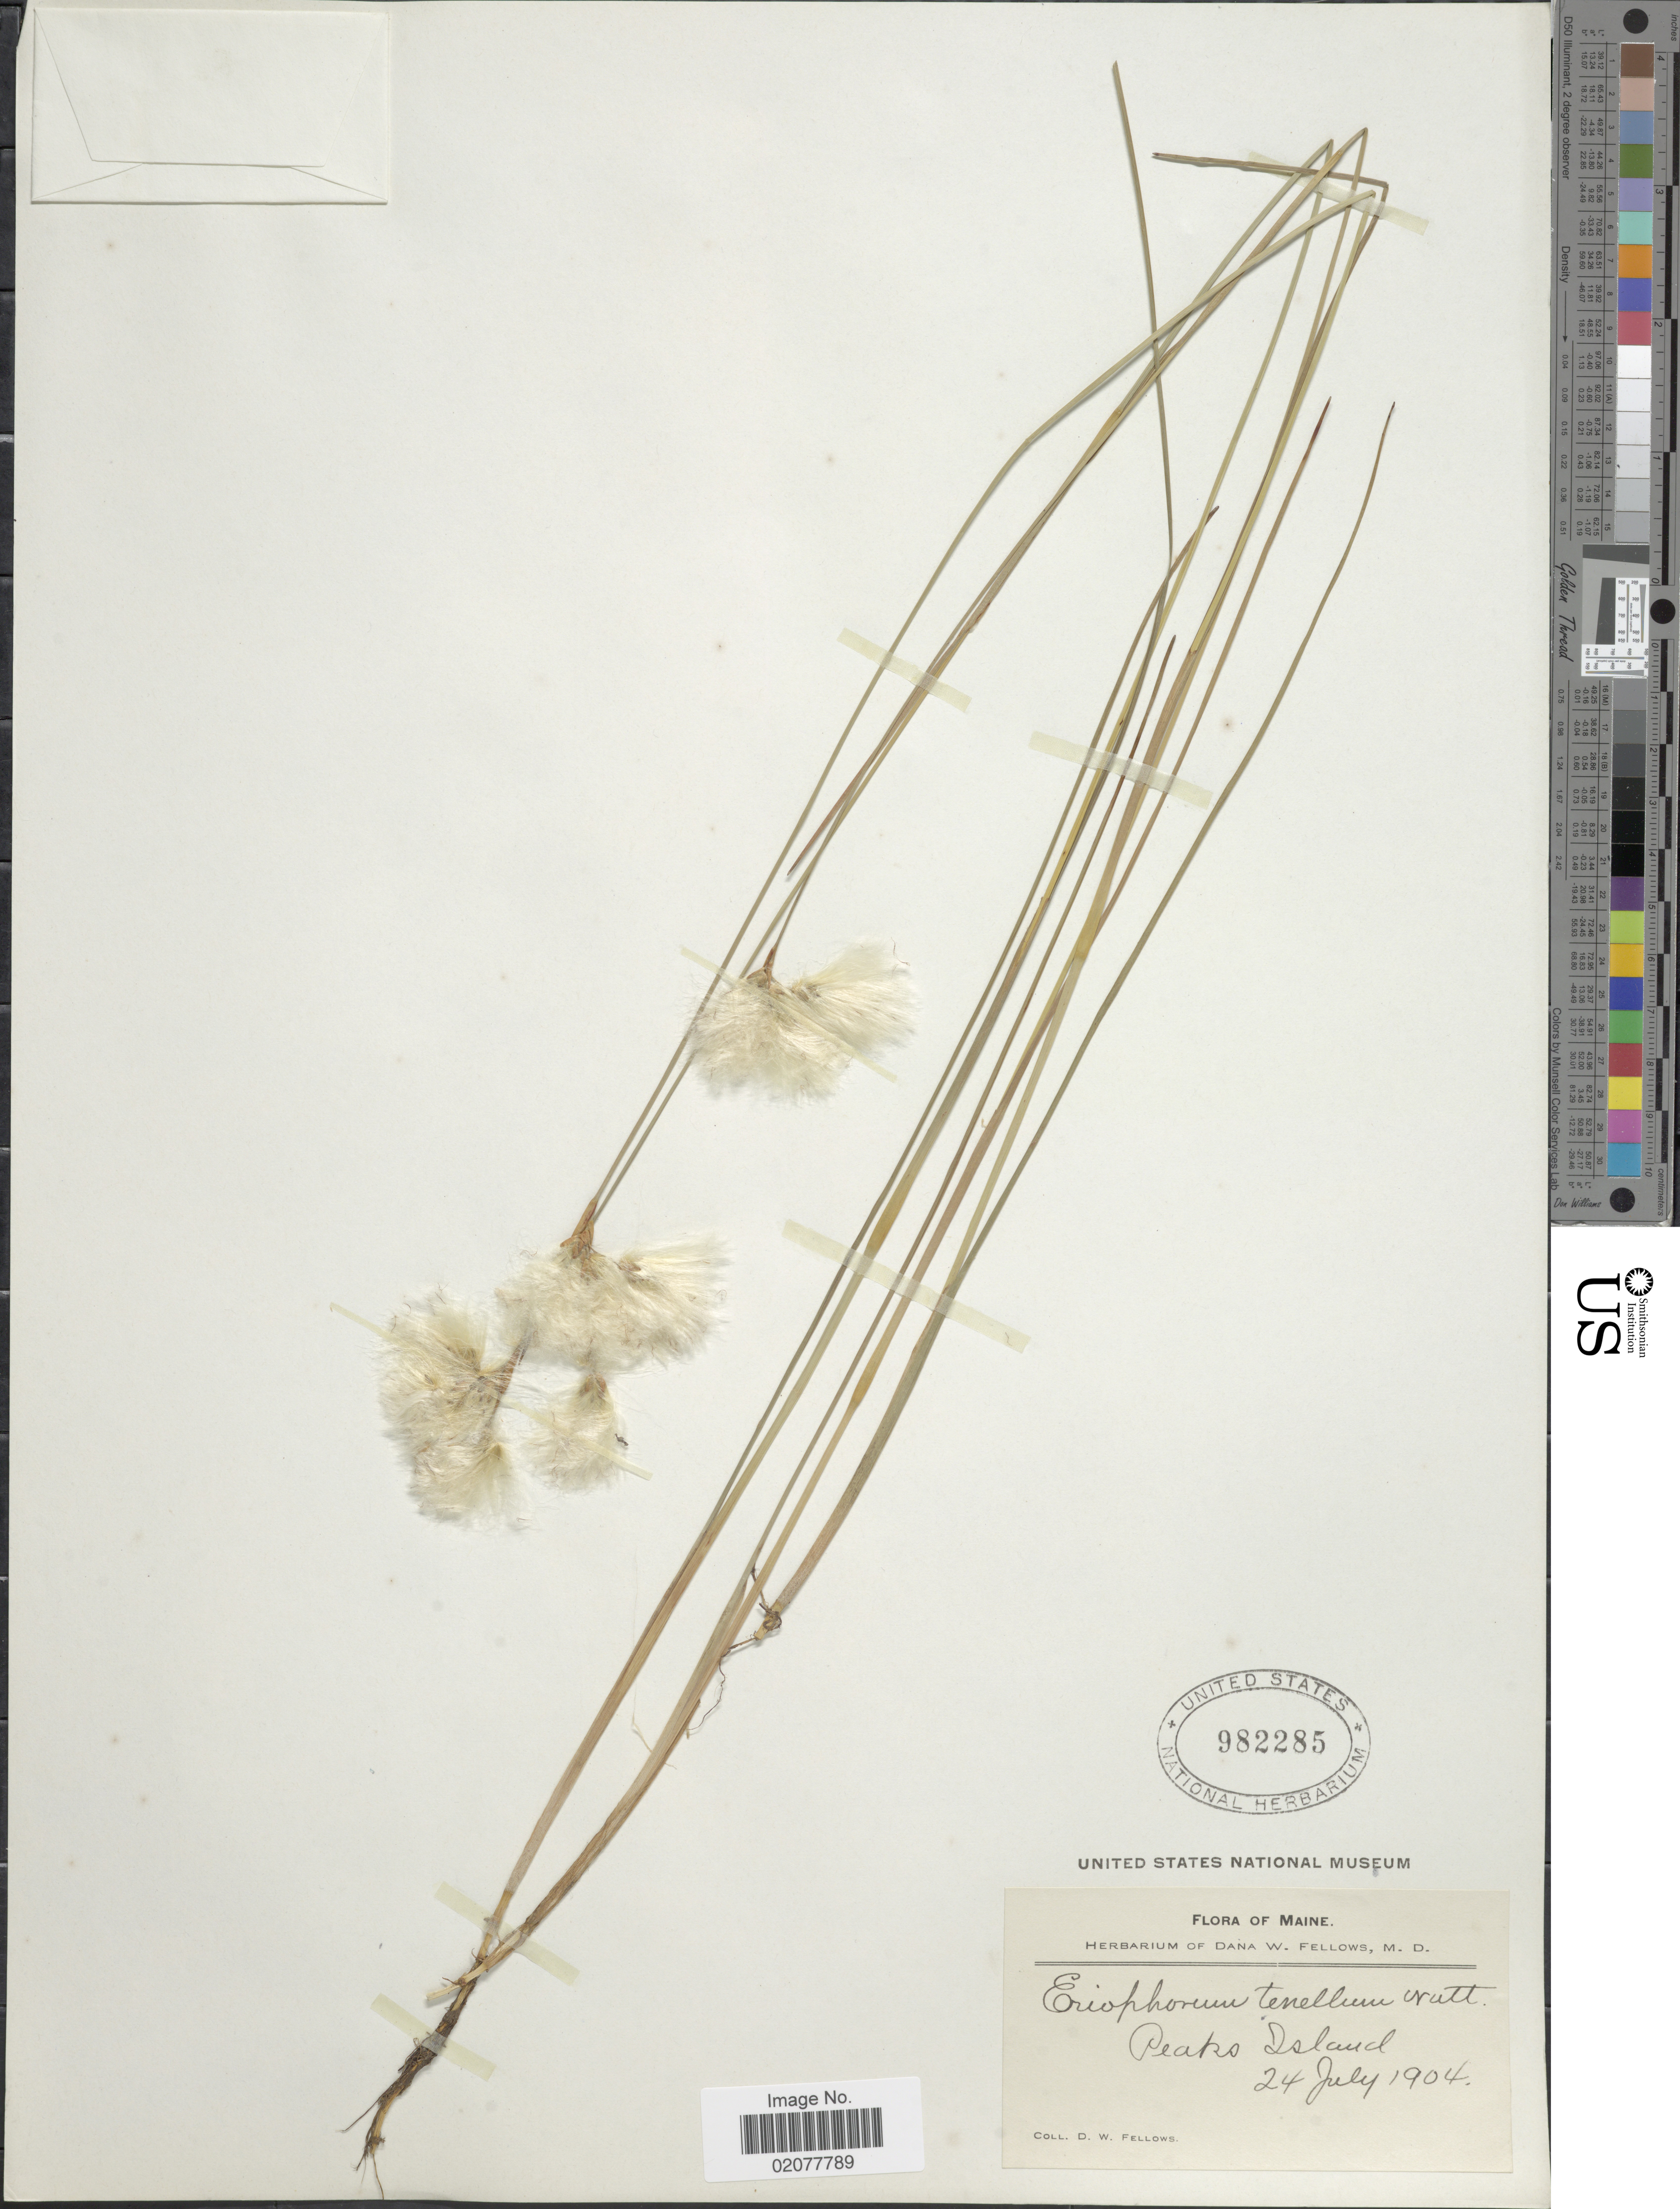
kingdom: Plantae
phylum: Tracheophyta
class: Liliopsida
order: Poales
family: Cyperaceae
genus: Eriophorum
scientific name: Eriophorum tenellum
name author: Nutt.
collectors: D. W. Fellows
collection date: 1904-07-24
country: United States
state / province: Maine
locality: Peaks Island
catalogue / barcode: US 982285